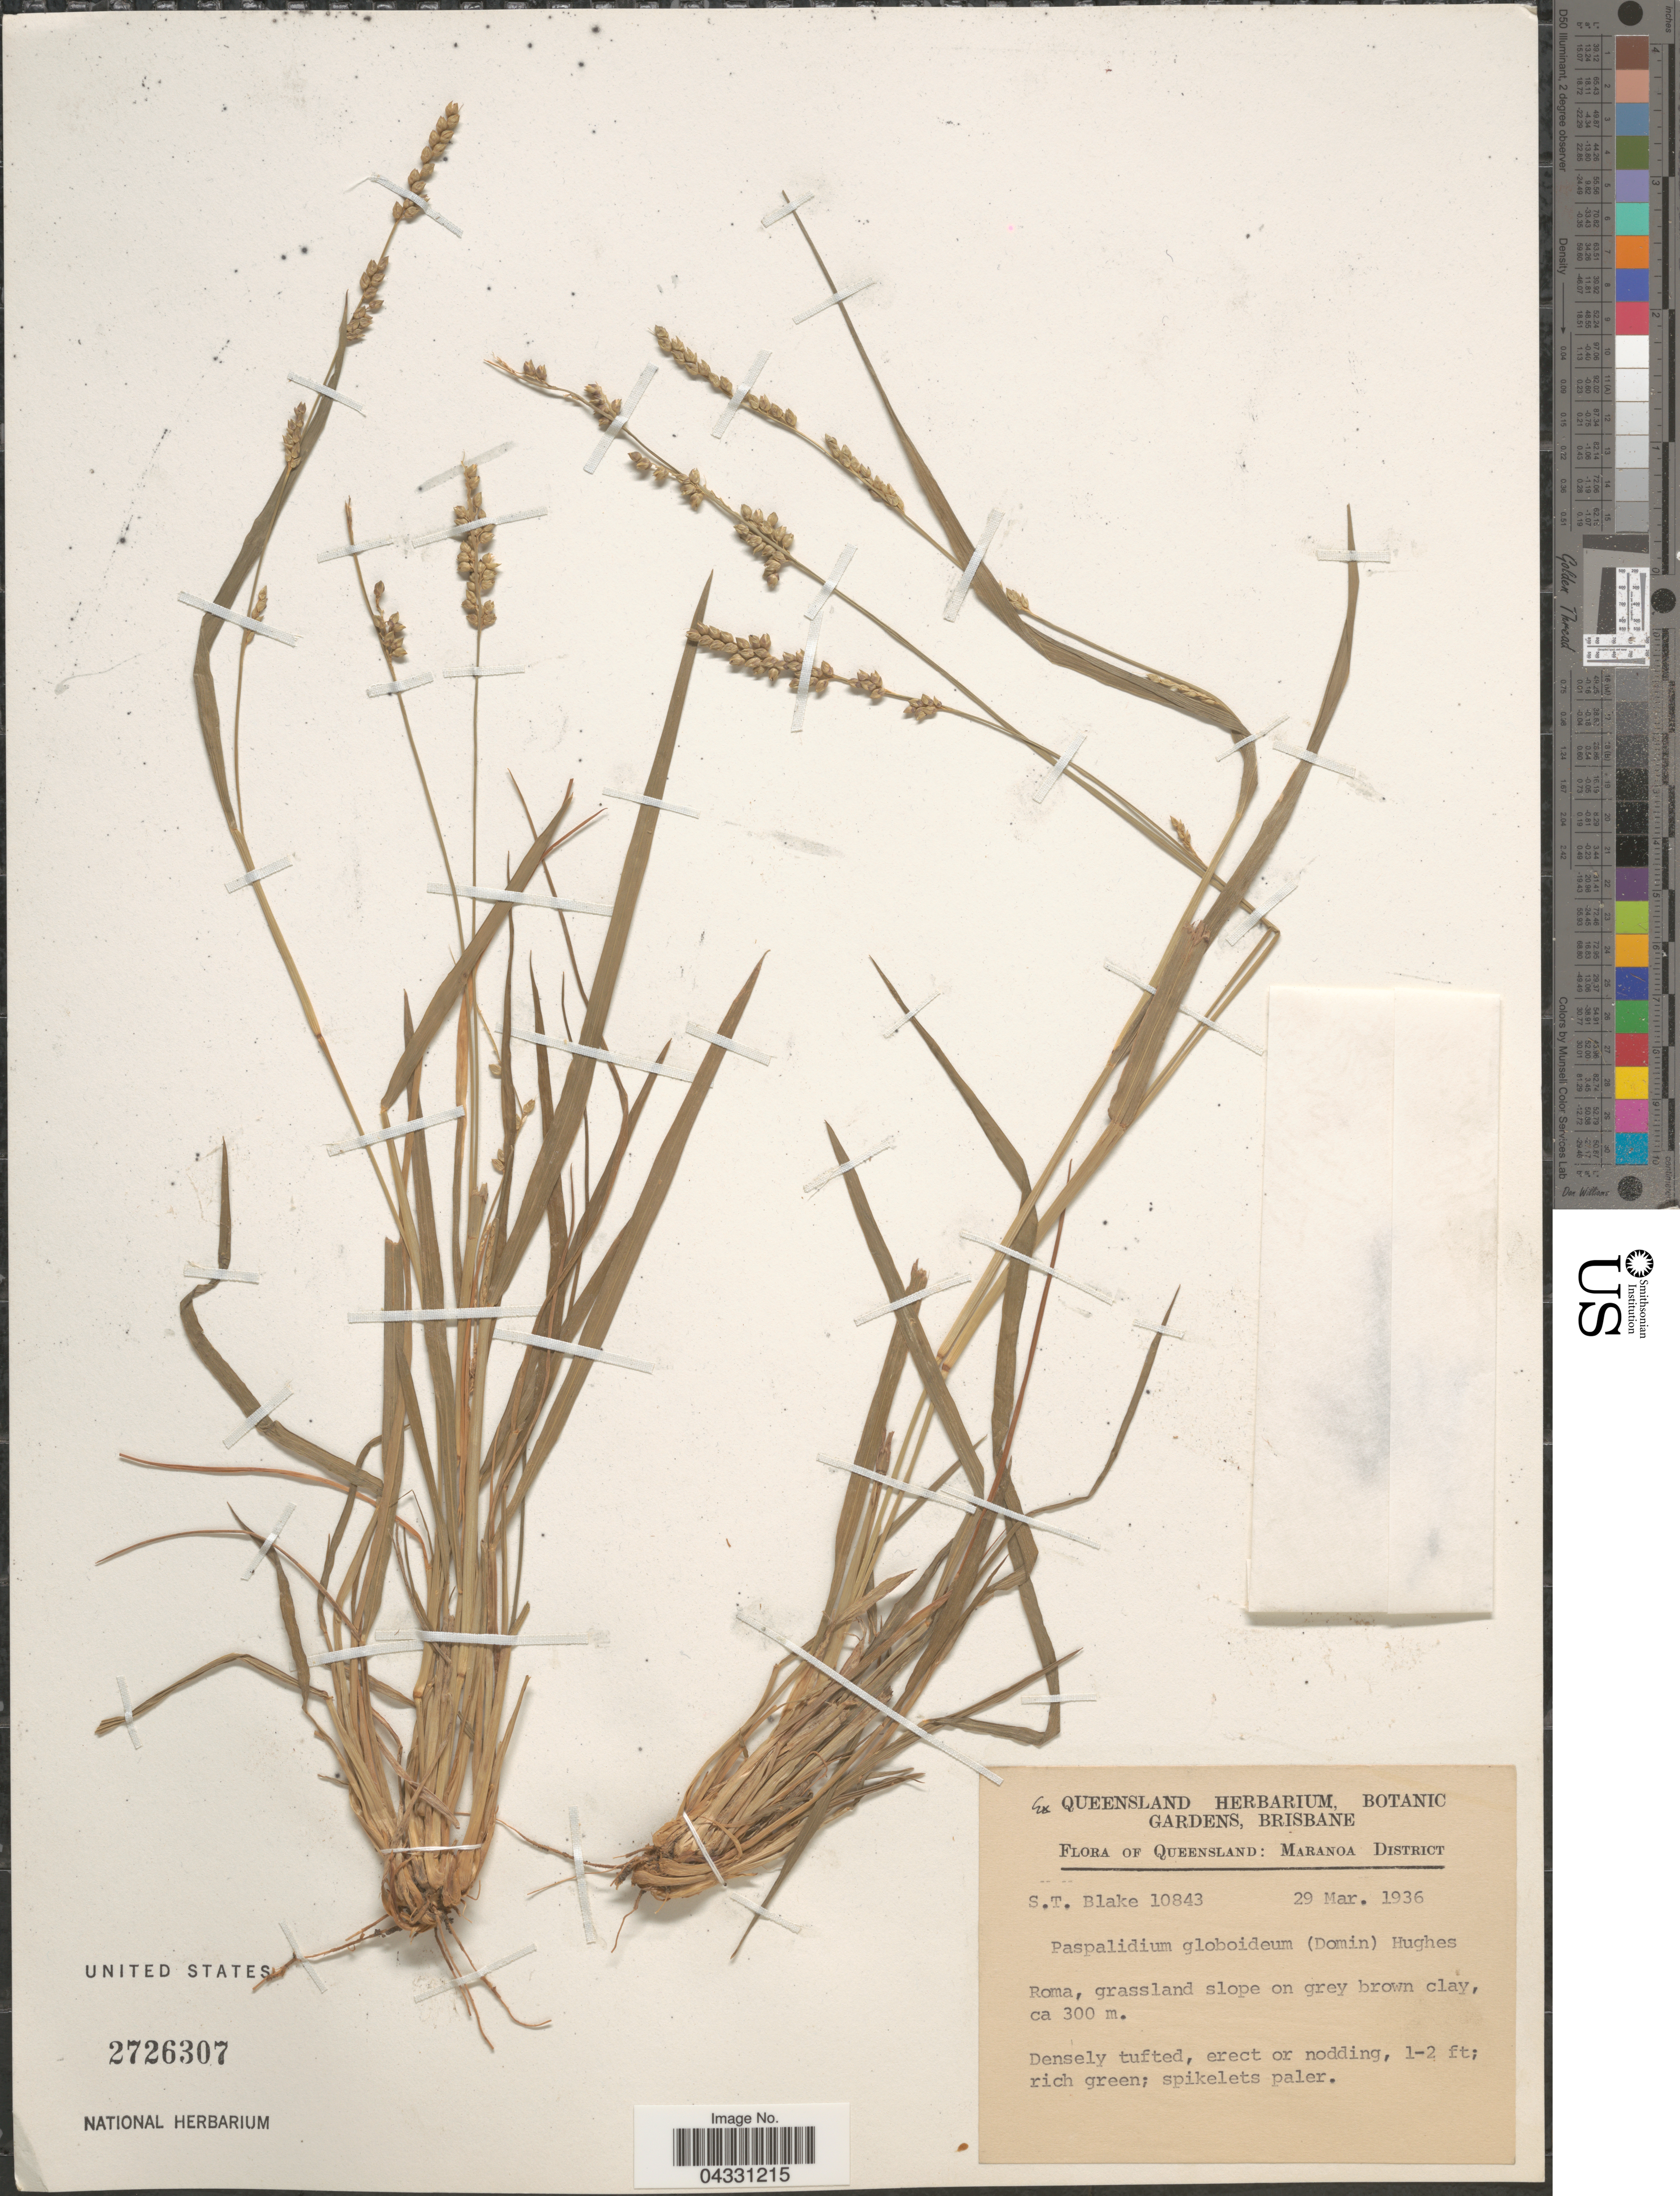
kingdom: Plantae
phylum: Tracheophyta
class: Liliopsida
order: Poales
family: Poaceae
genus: Setaria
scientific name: Setaria globoidea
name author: (Domin) R.D. Webster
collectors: S. T. Blake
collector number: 10843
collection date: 1936-03-29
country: Australia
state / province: Queensland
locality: Maranoa District. Roma.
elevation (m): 300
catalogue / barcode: US 2726307